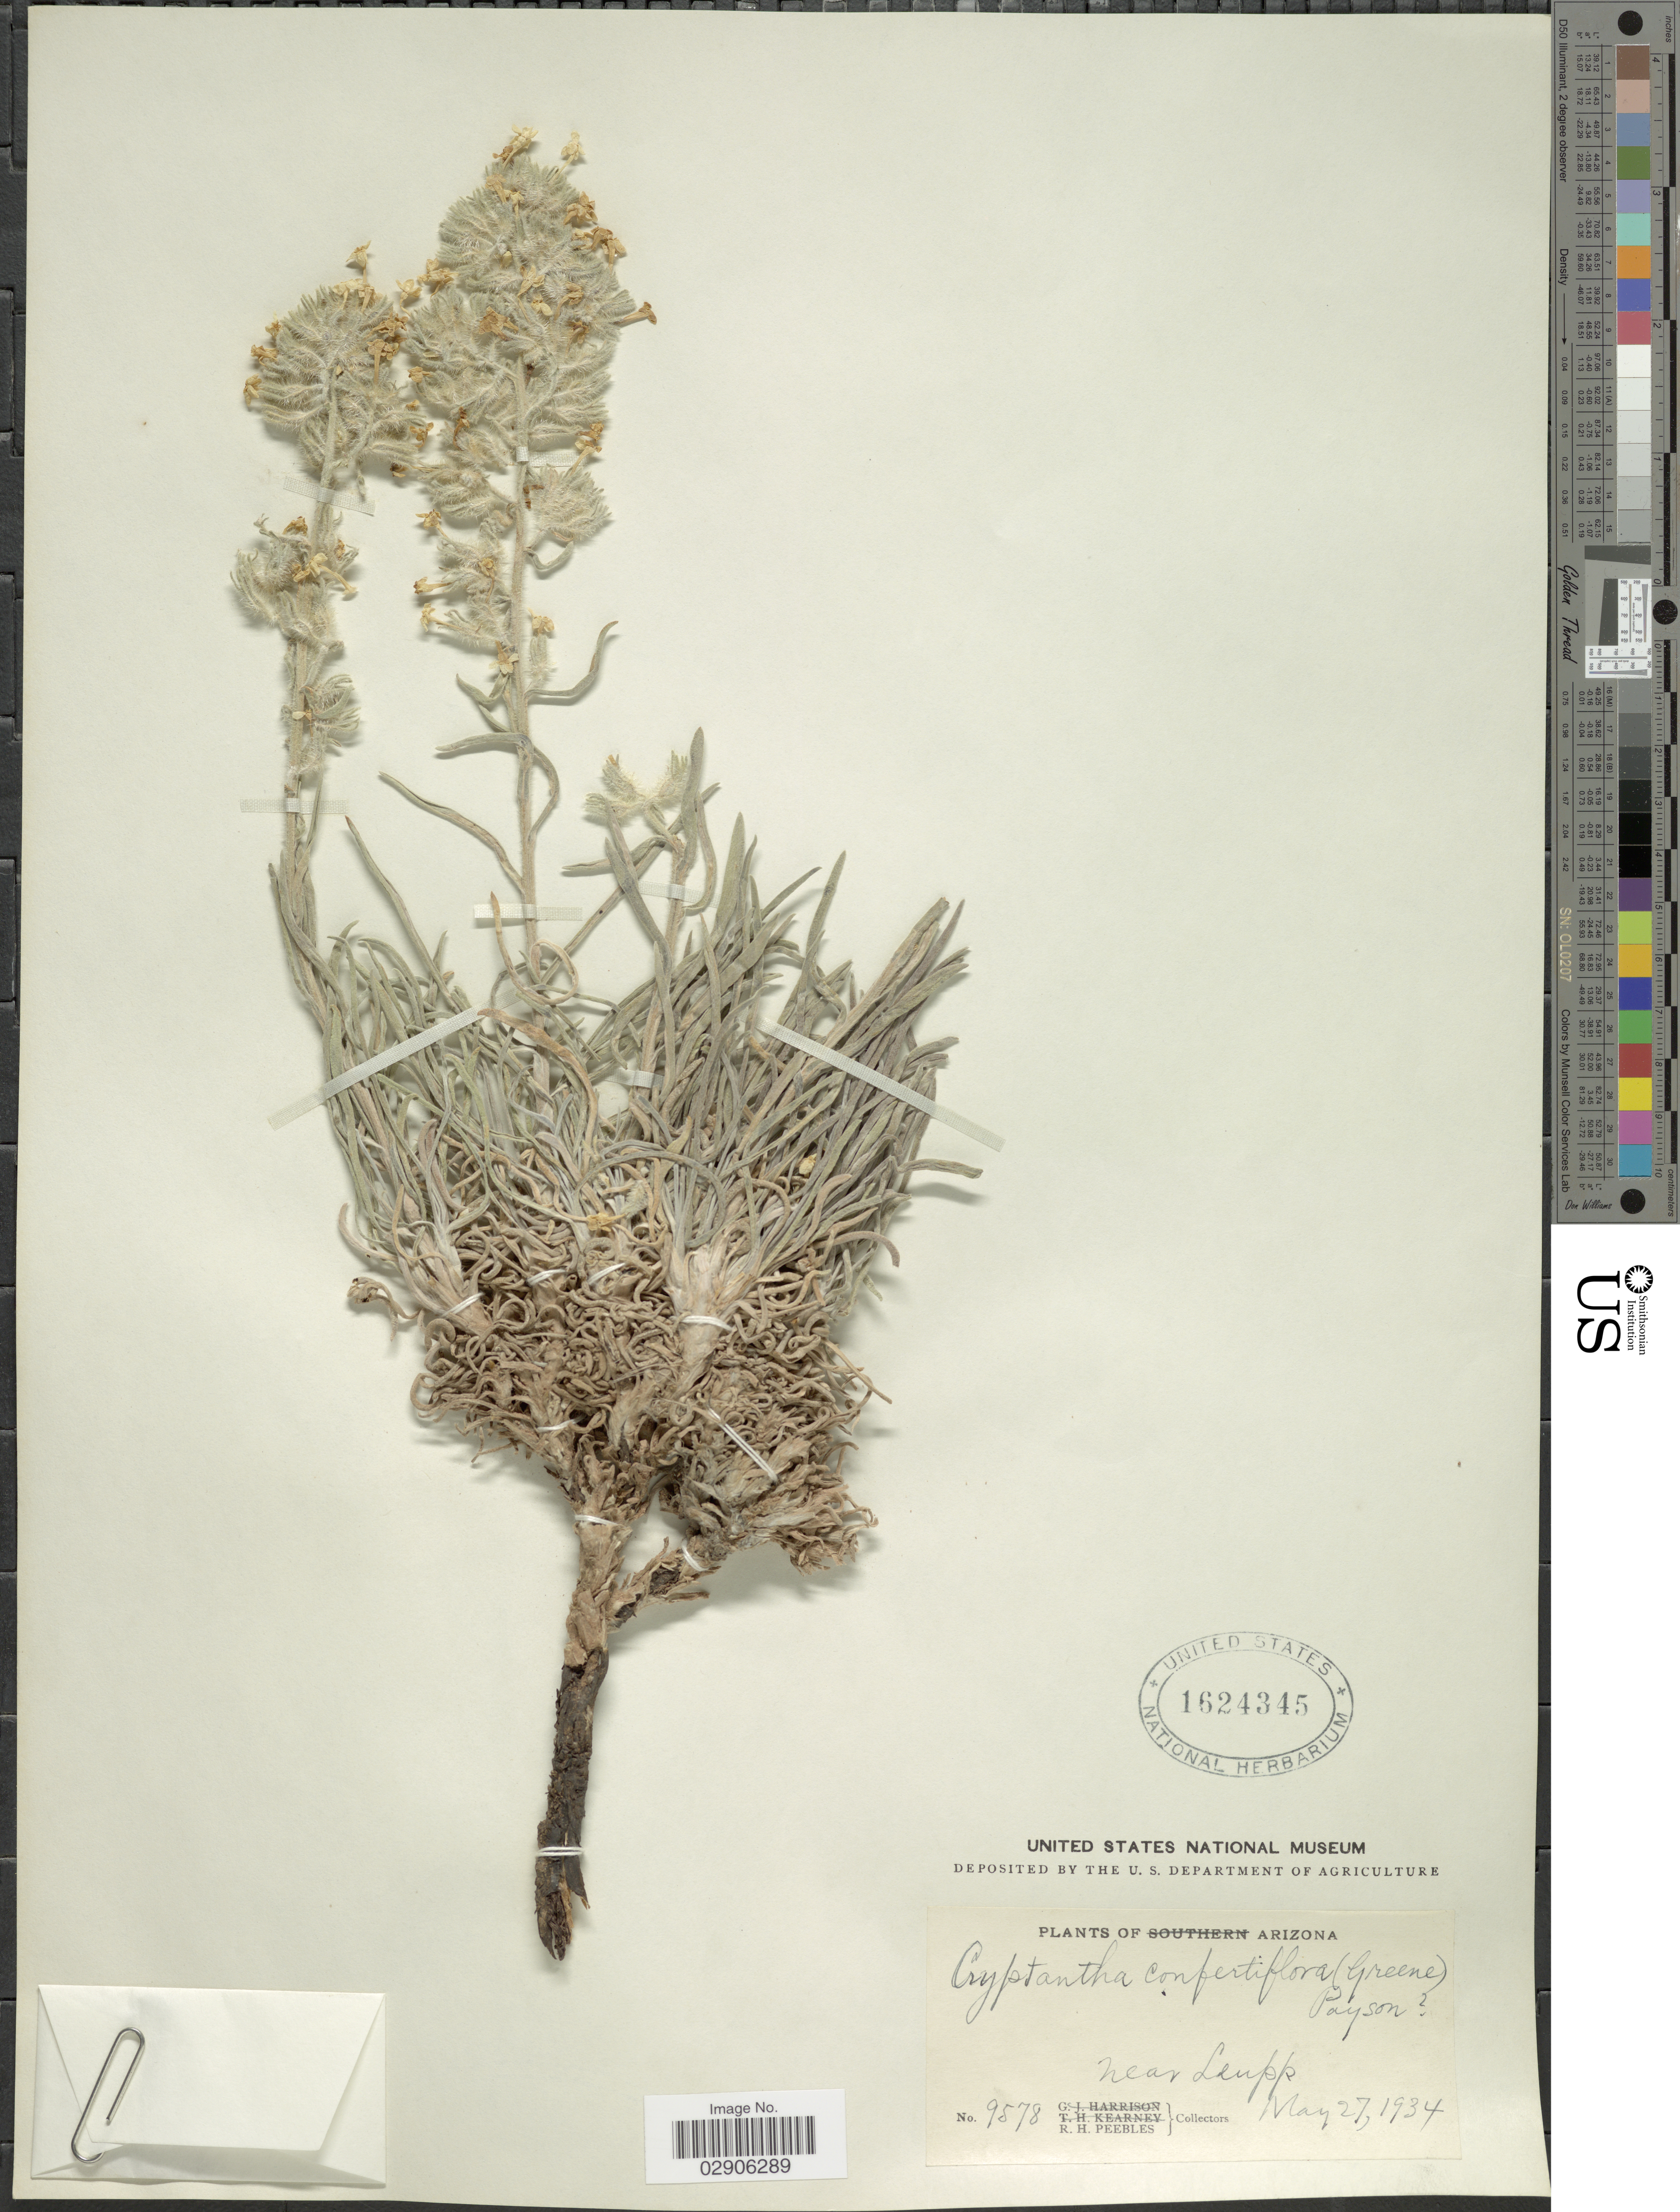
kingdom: Plantae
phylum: Tracheophyta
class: Magnoliopsida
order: Boraginales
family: Boraginaceae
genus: Oreocarya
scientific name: Oreocarya confertiflora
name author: Greene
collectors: R. H. Peebles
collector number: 9578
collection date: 1934-05-27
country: United States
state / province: Arizona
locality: Near Leupp.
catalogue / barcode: US 1624345